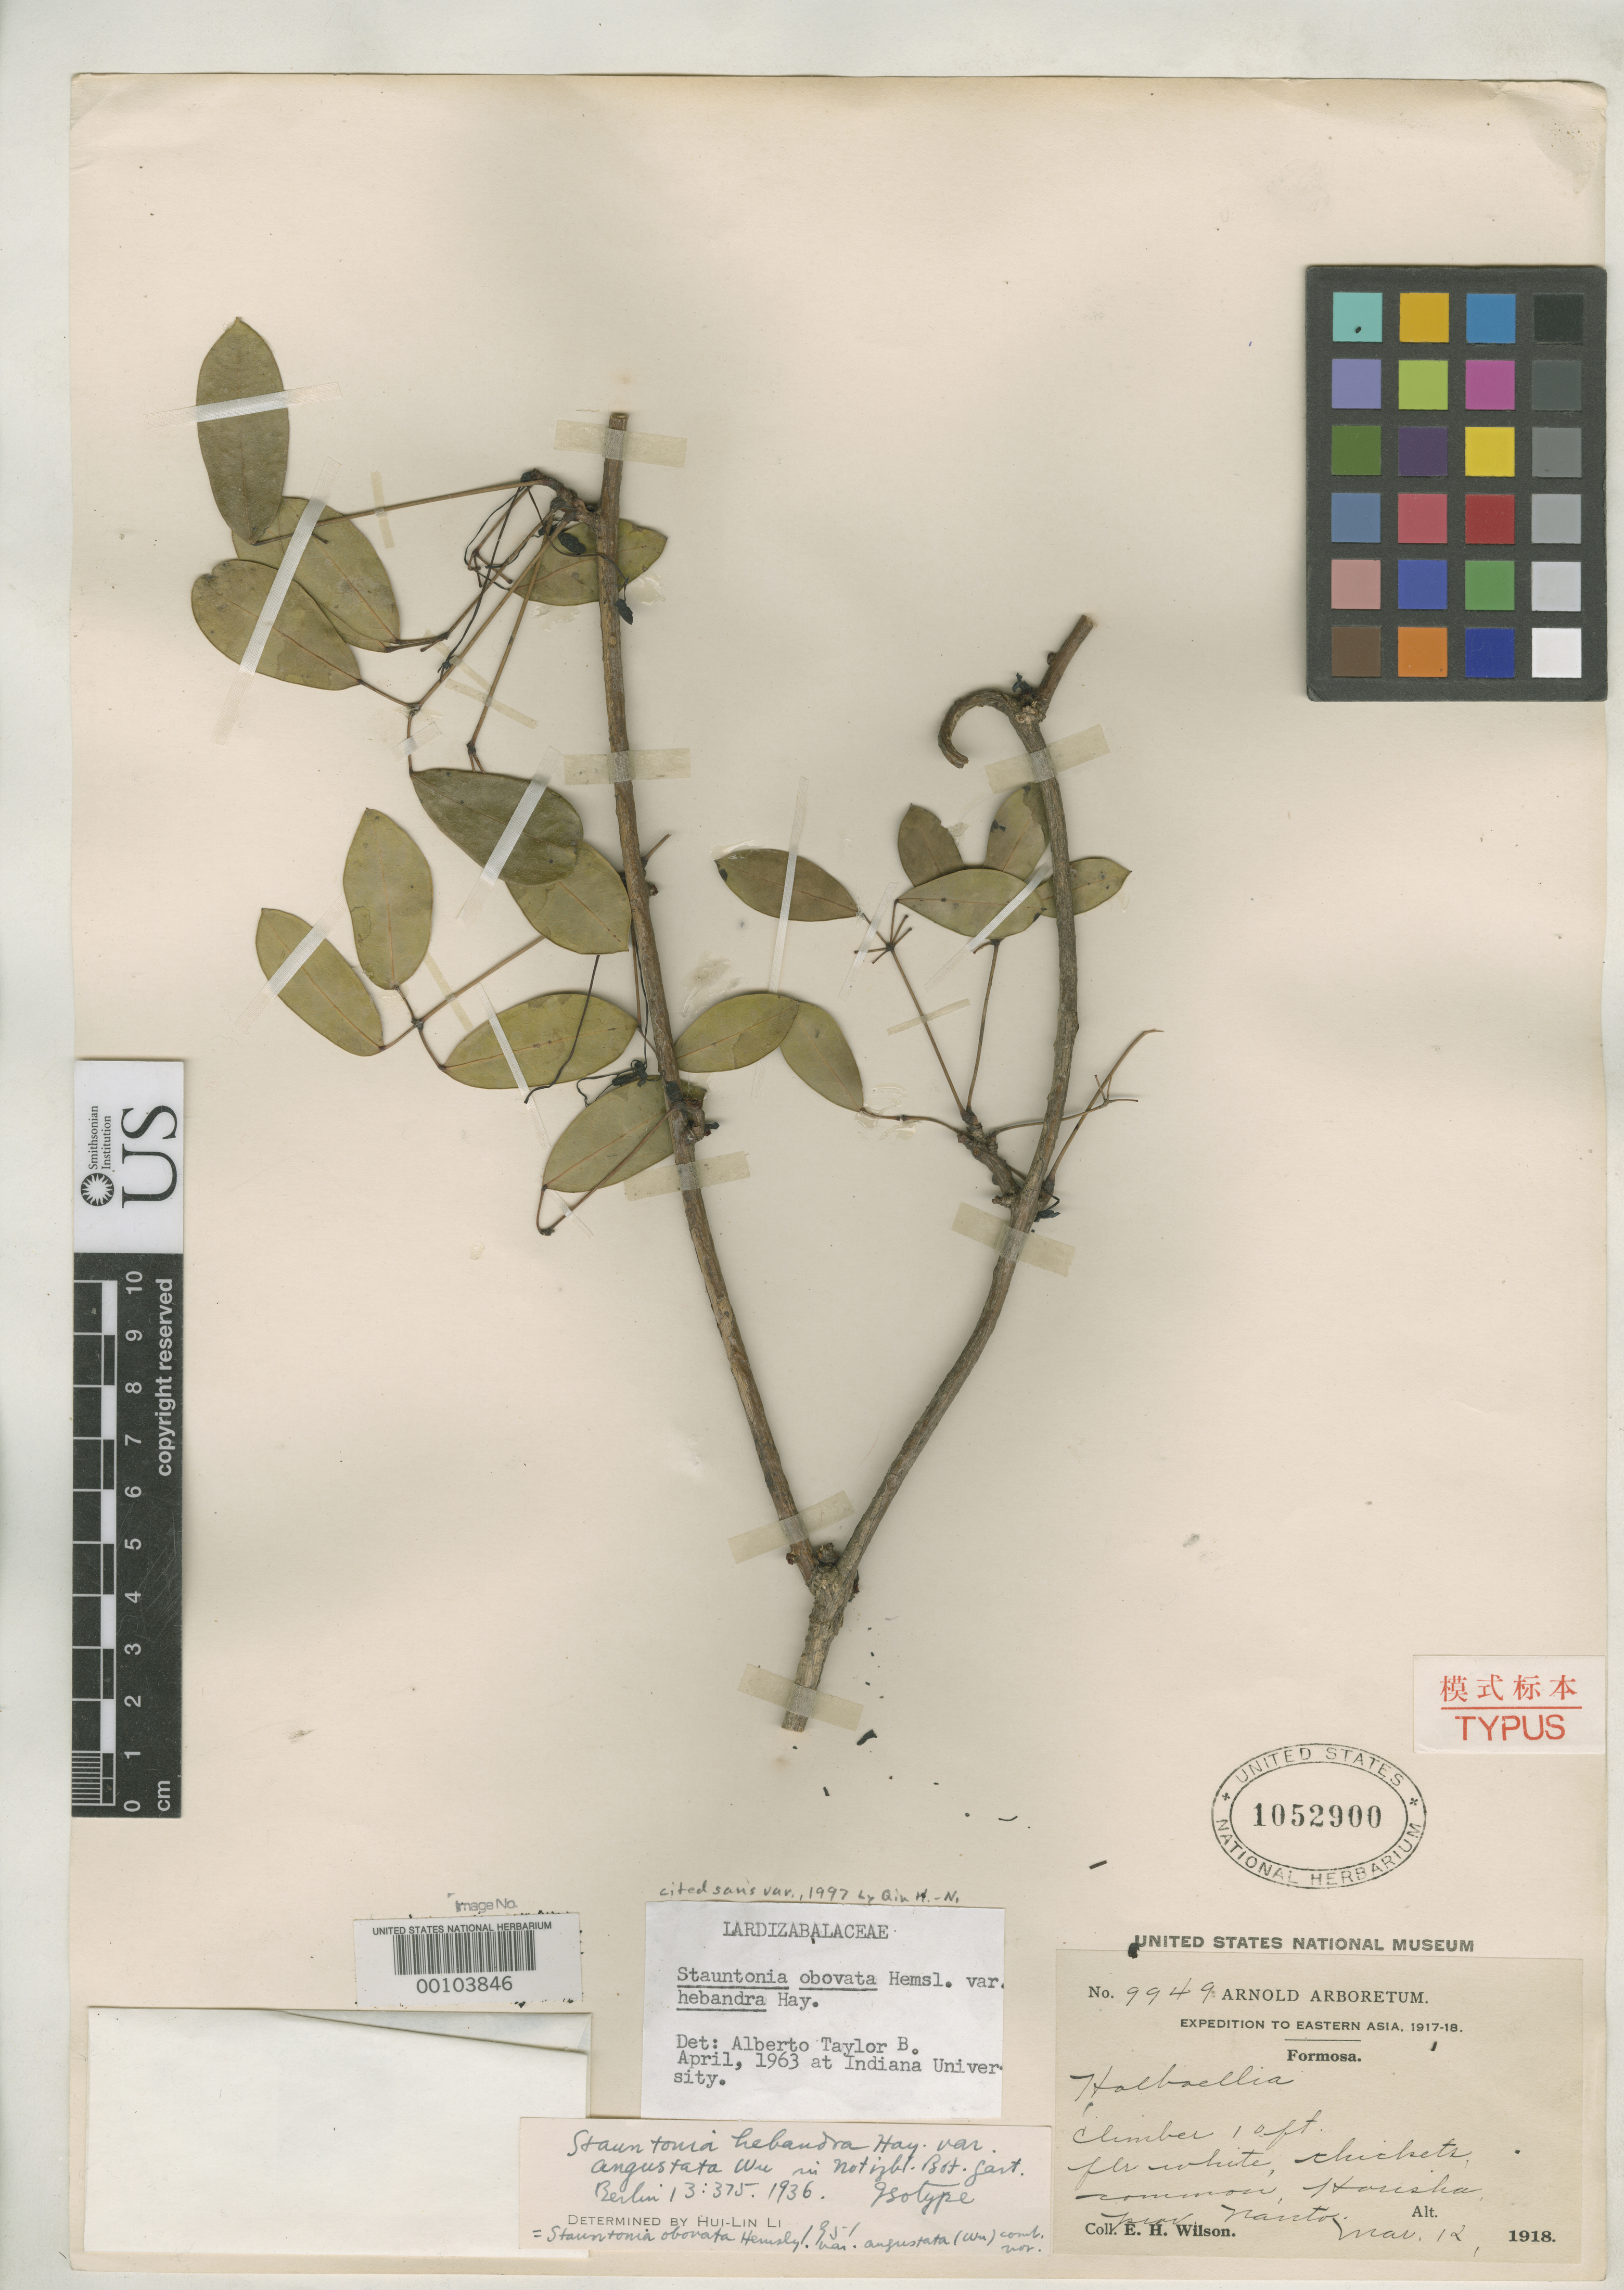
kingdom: Plantae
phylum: Tracheophyta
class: Magnoliopsida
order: Ranunculales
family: Lardizabalaceae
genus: Stauntonia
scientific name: Stauntonia hebandra var. angustata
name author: Y.C. Wu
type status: Isotype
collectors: E. H. Wilson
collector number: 9949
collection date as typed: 12 Mar 1918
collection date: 1918-03-12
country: Taiwan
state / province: Nanto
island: Taiwan [Formosa]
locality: Horisha.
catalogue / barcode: US 1052900